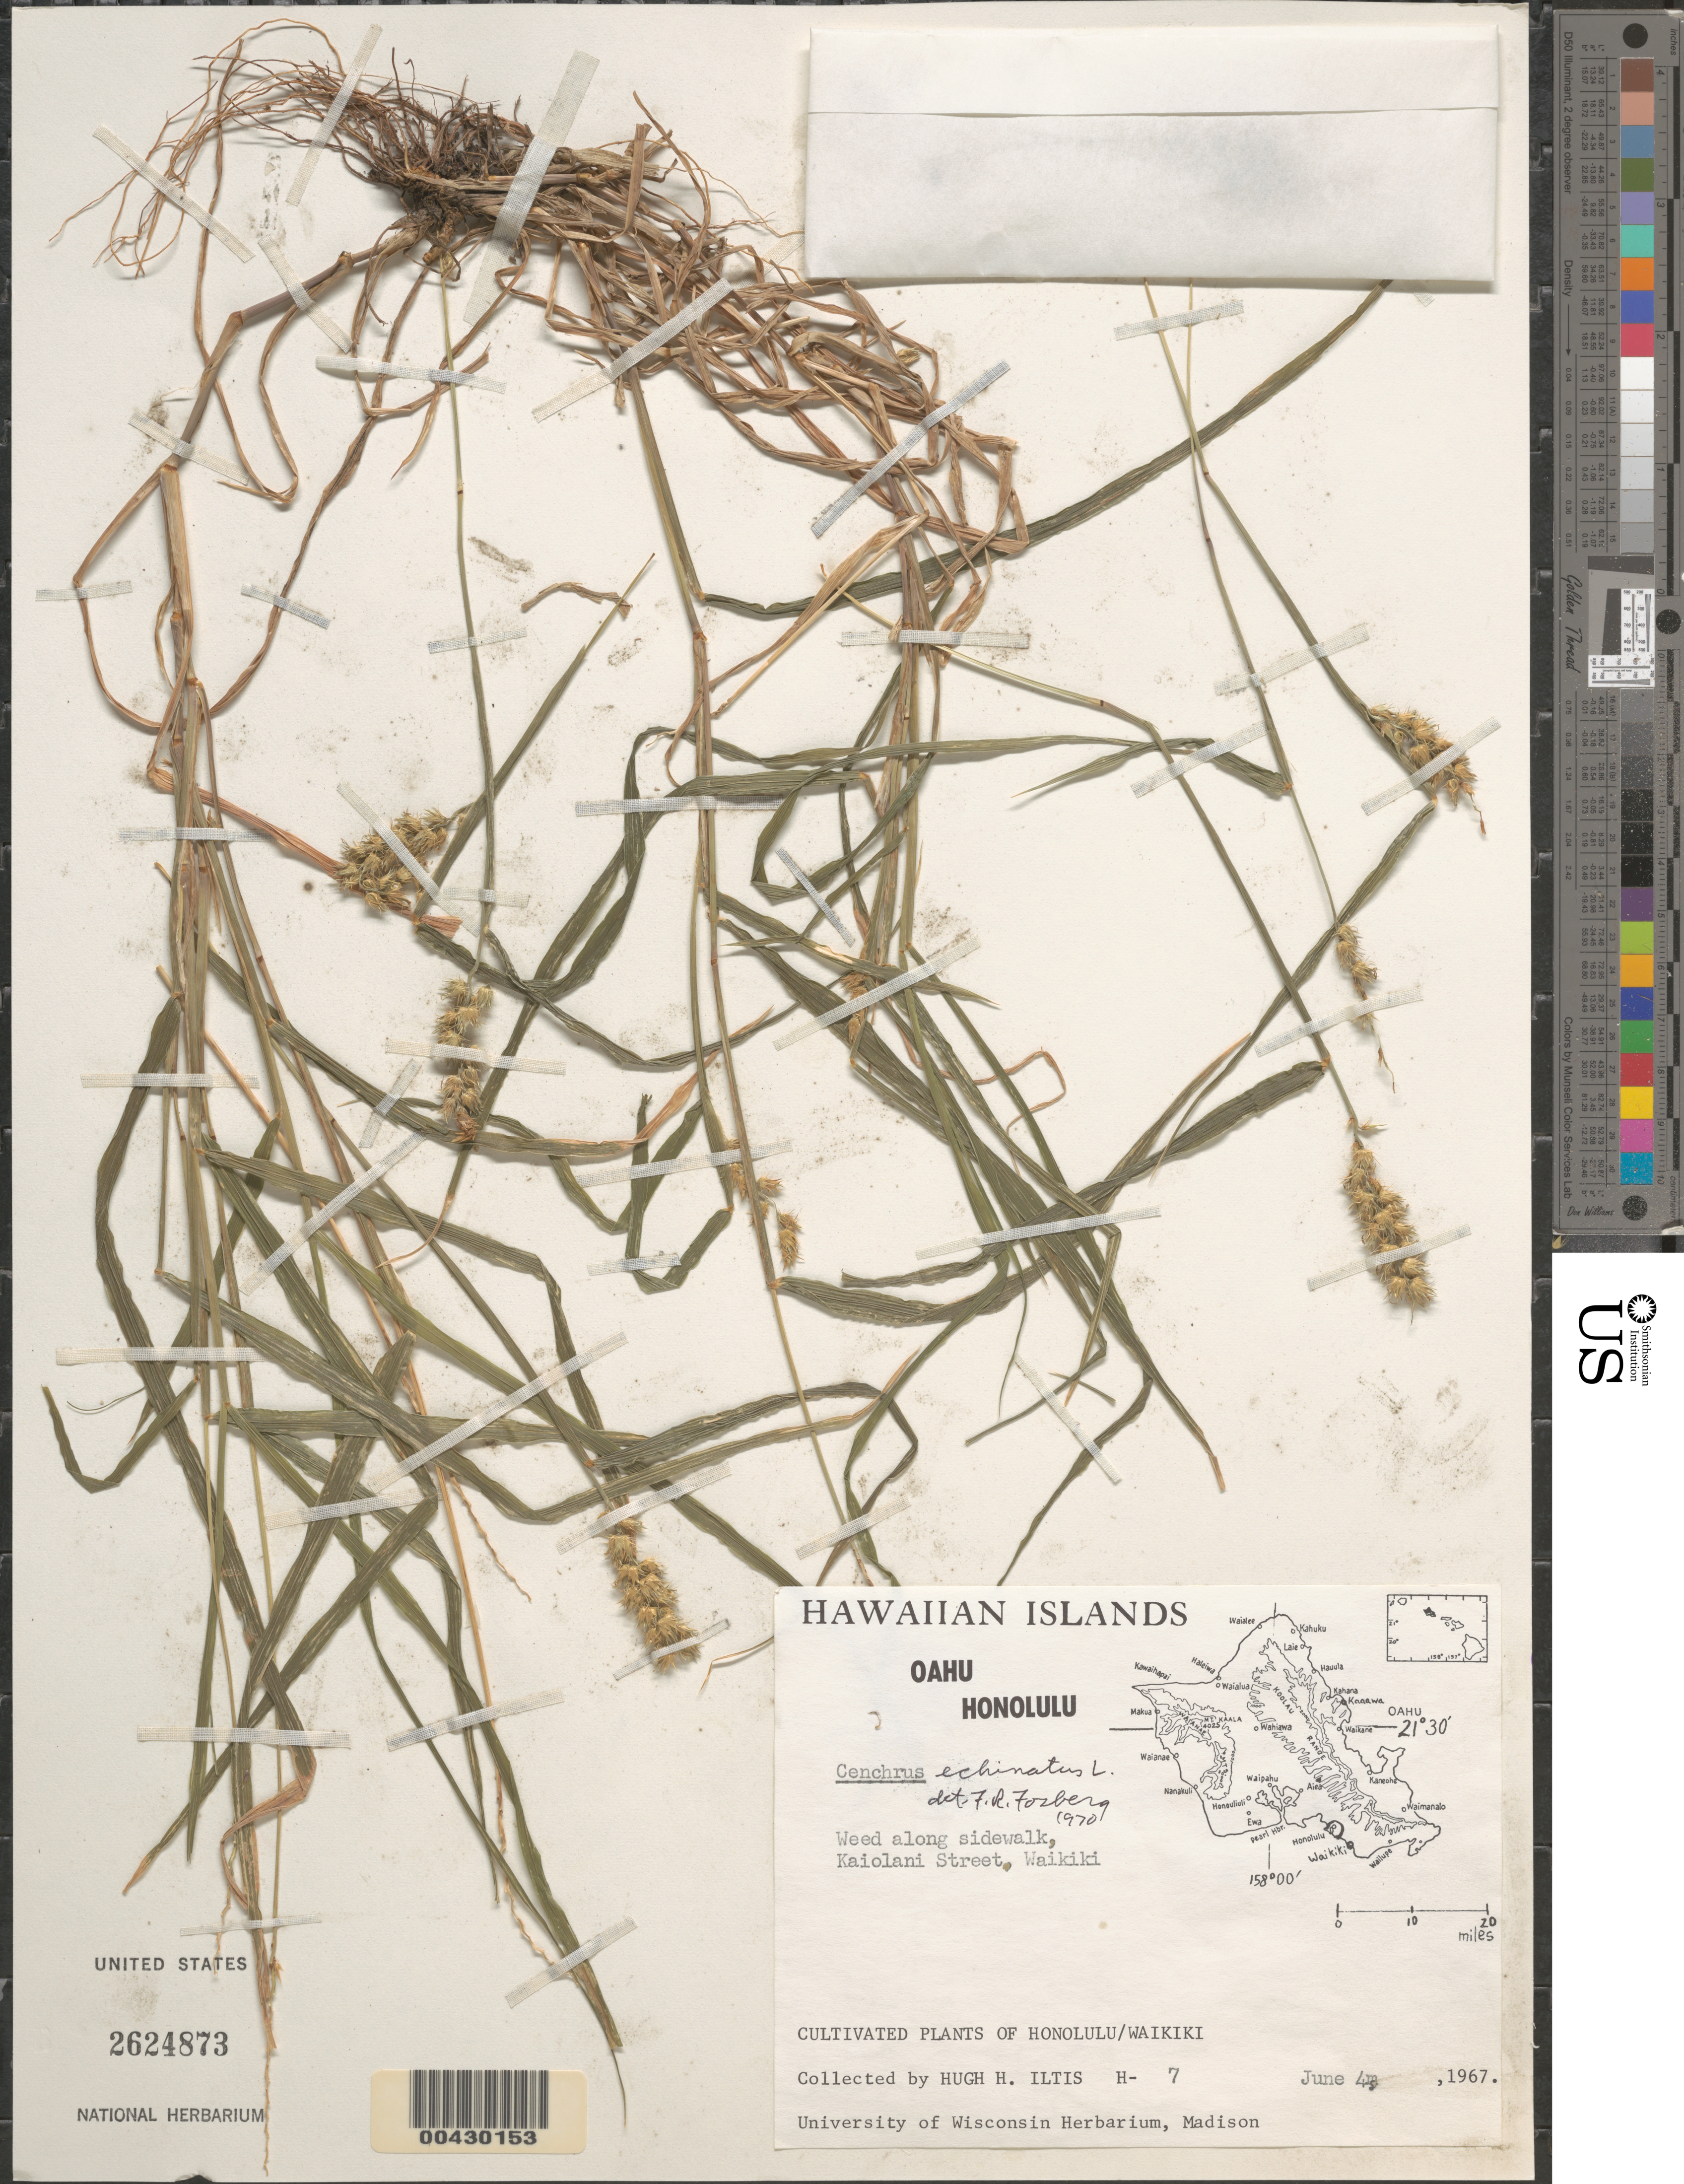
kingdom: Plantae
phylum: Tracheophyta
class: Liliopsida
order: Poales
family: Poaceae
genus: Cenchrus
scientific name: Cenchrus echinatus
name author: L.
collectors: H. H. Iltis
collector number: H-7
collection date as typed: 4 Jun 1967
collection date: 1967-06-04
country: United States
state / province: Hawaii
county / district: Honolulu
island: Oahu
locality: along Kaiolani Street, Waikiki, Honolulu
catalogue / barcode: US 2624873